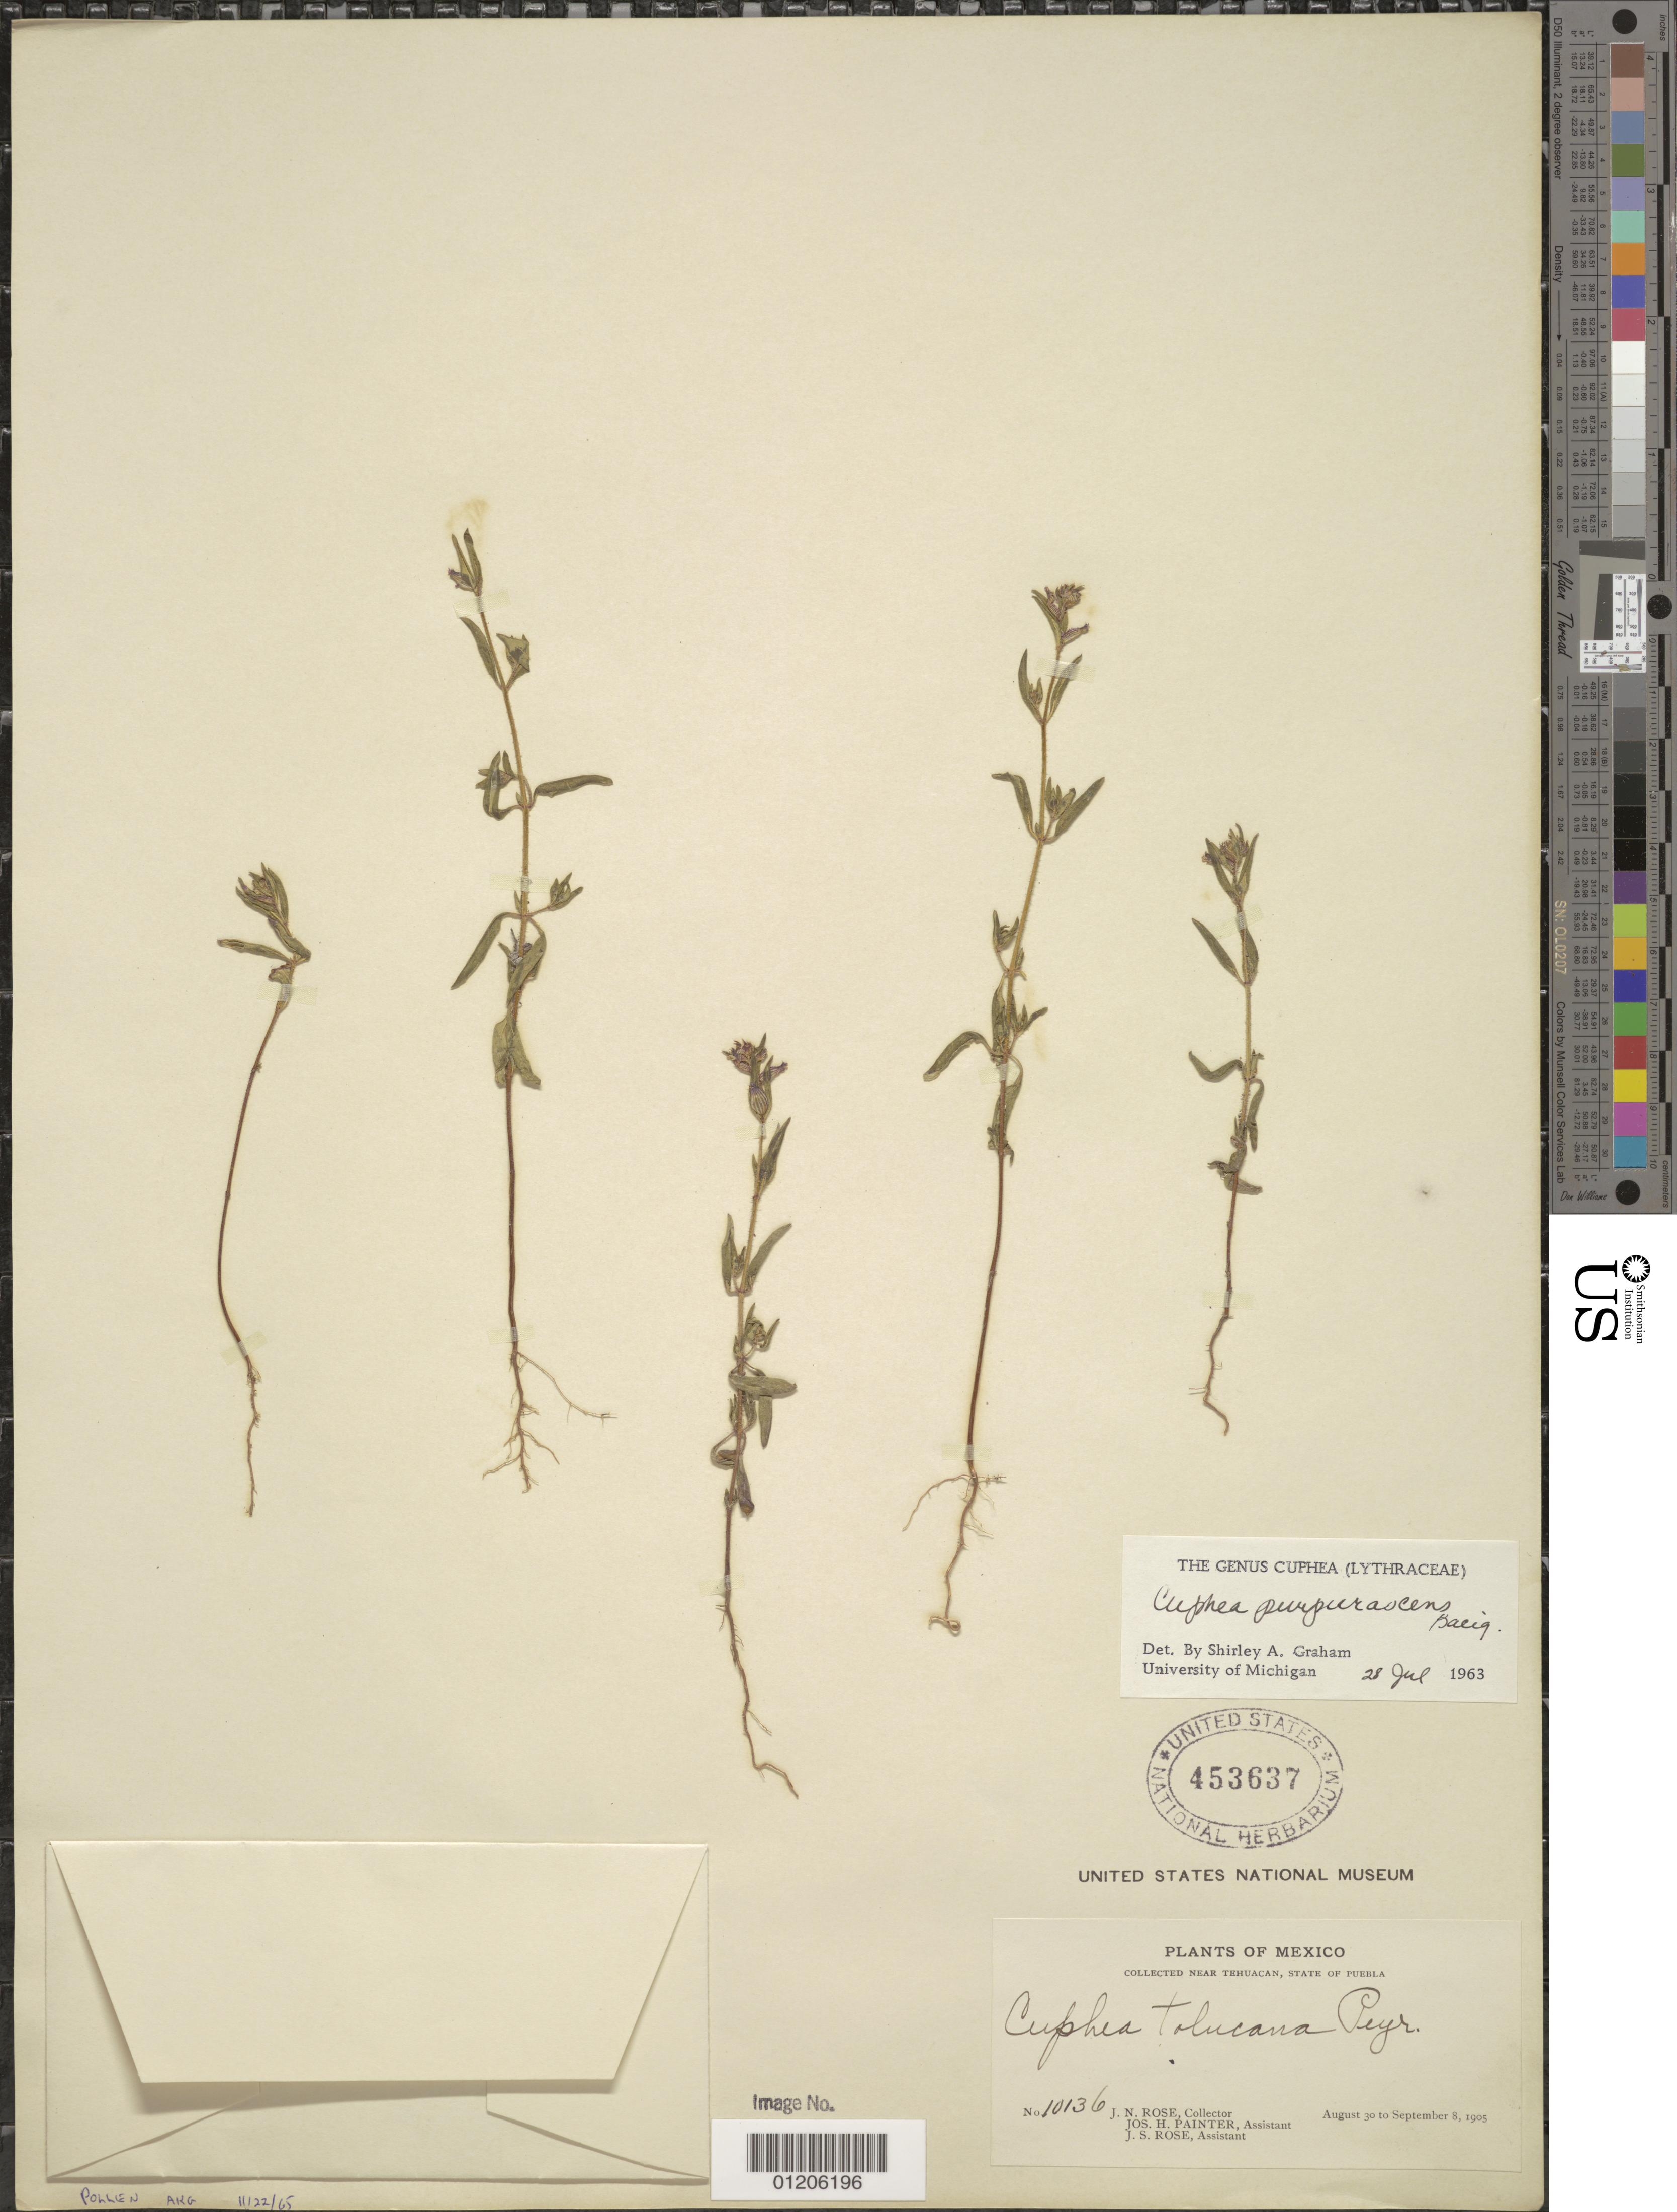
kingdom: Plantae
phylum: Tracheophyta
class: Magnoliopsida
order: Myrtales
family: Lythraceae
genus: Cuphea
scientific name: Cuphea purpurascens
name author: Bacigalupi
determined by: Graham, S.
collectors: J. N. Rose, J. H. Painter & J. S. Rose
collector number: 10136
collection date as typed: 30 Aug 1905 to 08 Sep 1905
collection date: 1905-08-30/1905-09-08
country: Mexico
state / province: Puebla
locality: Near Tehuacan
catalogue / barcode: US 453637